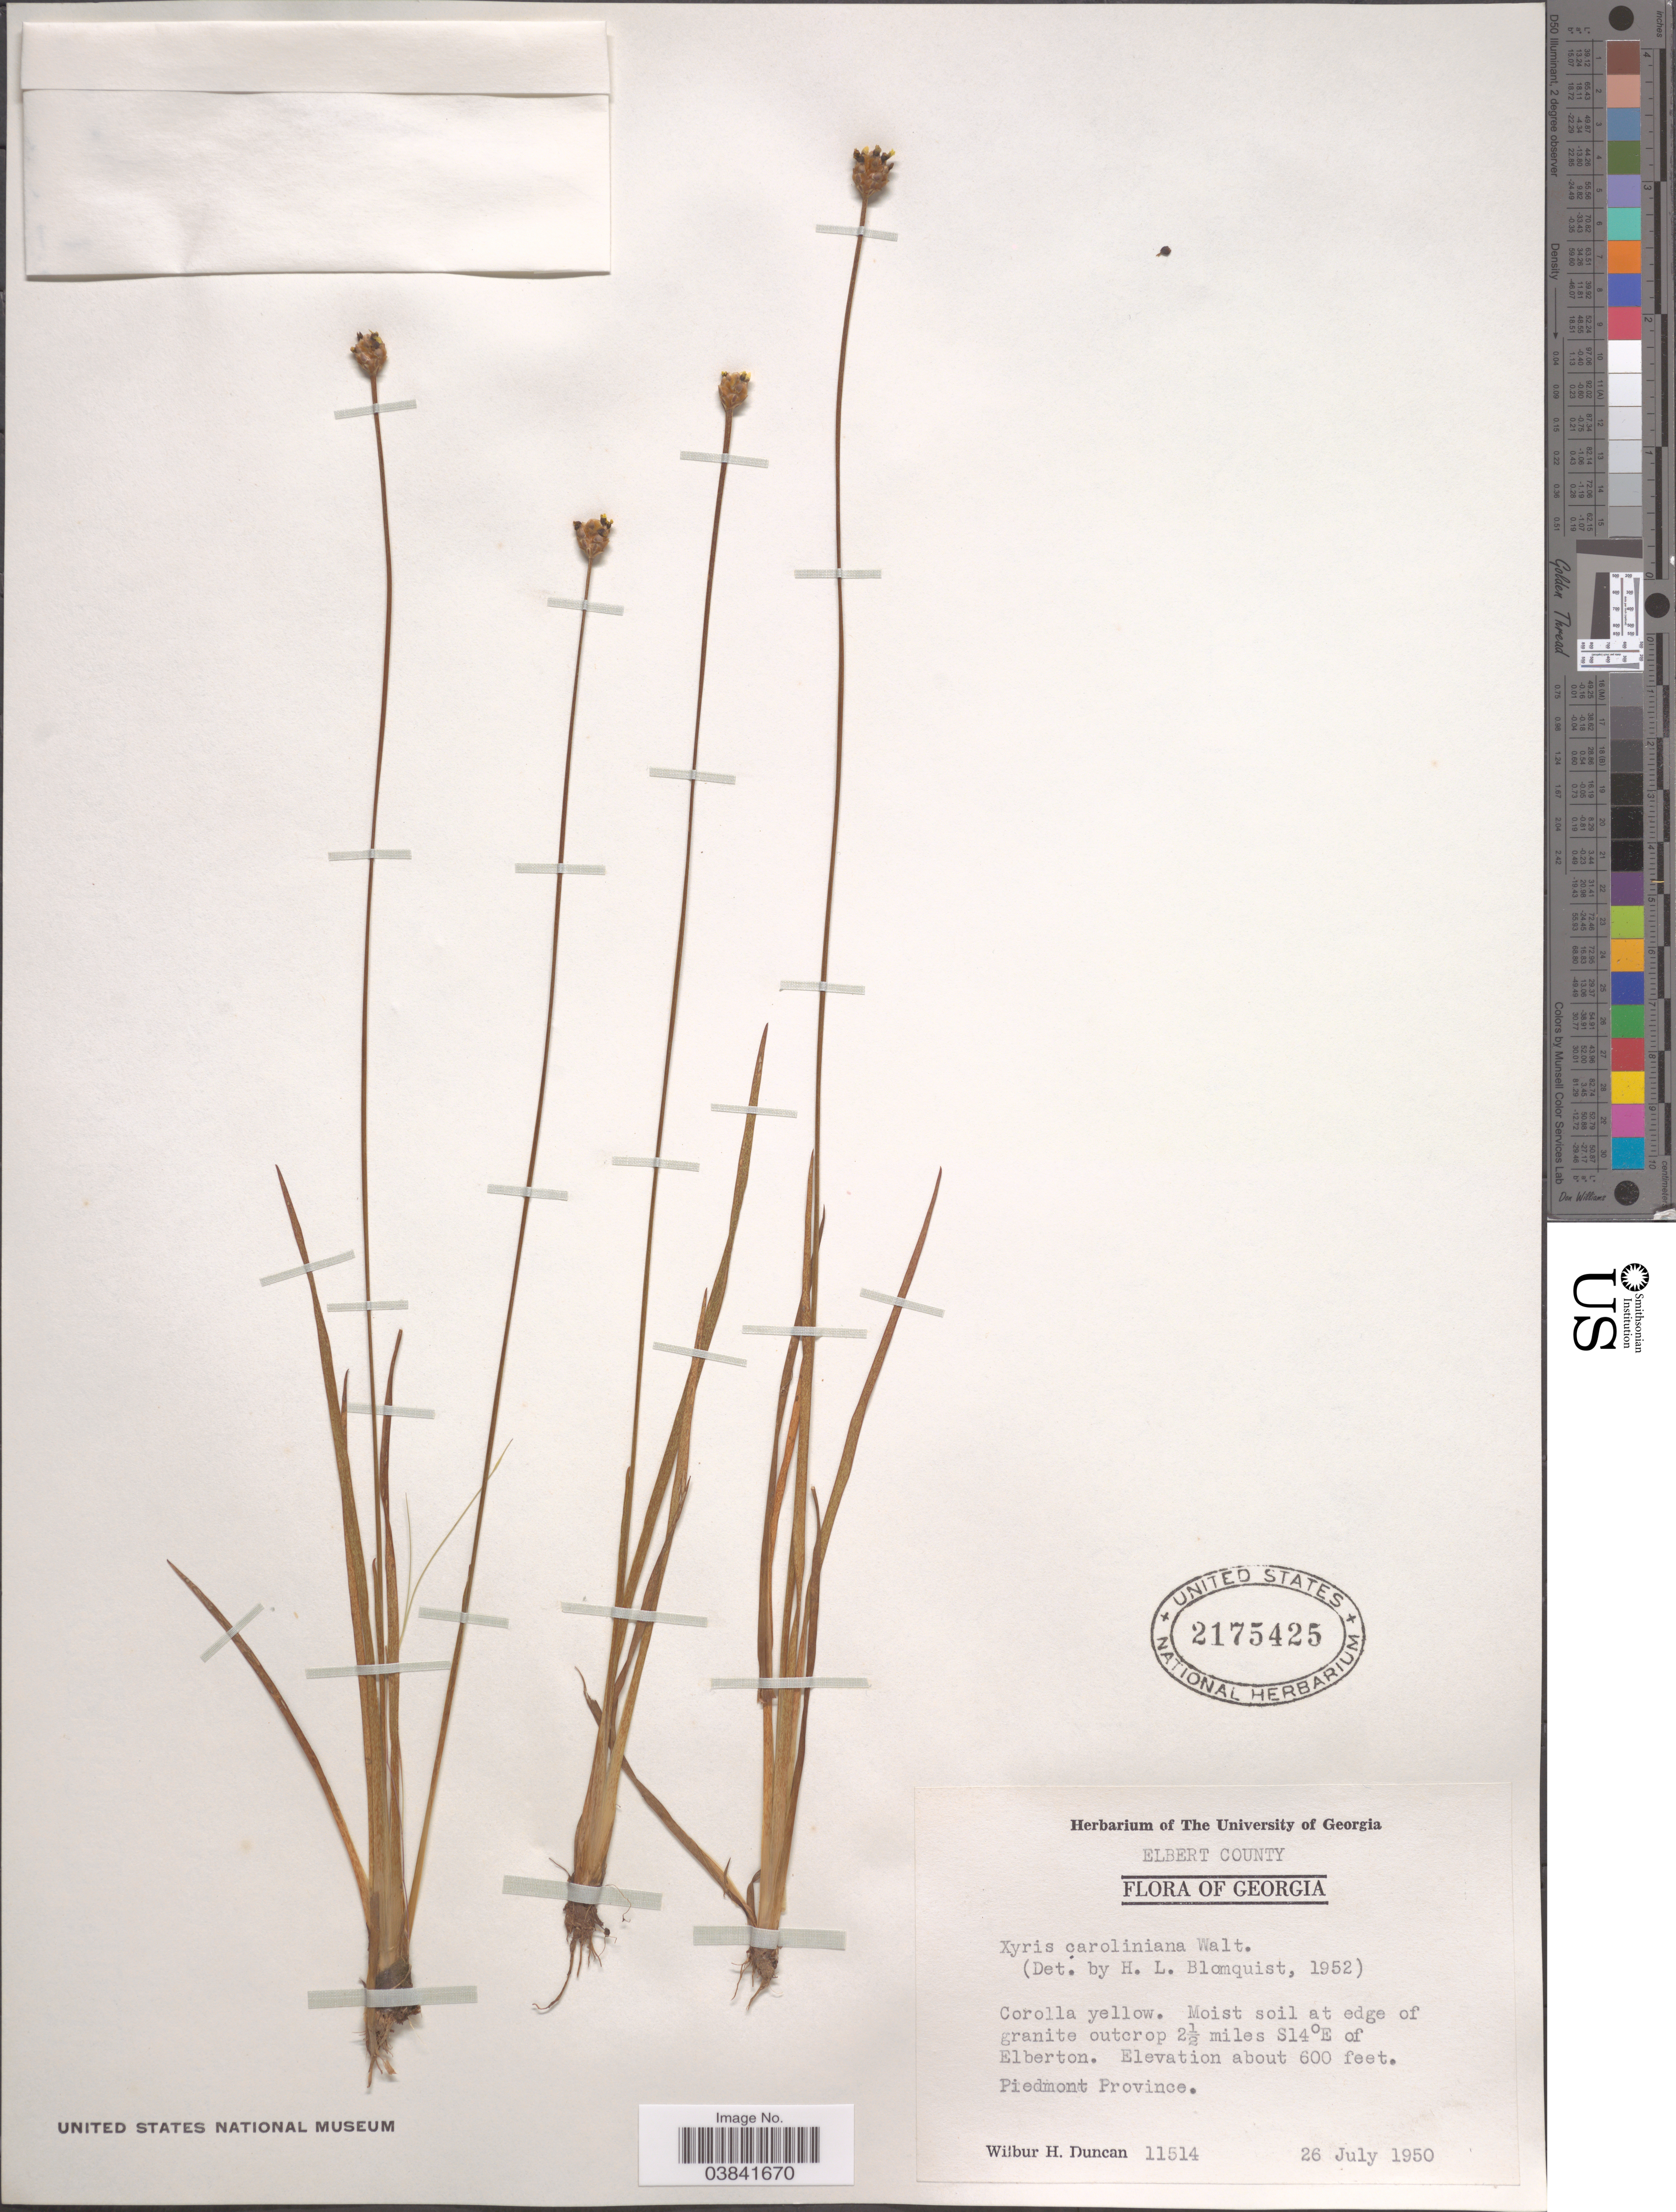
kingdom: Plantae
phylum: Tracheophyta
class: Liliopsida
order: Poales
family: Xyridaceae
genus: Xyris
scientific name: Xyris jupicai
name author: Rich.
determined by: Kral, Robert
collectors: W. H. Duncan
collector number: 11514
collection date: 1950-07-26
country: United States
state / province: Georgia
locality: Elbert County. Moist soil at edge of granite outcrop 2½ miles S14ºE of Elberton. Piedmont Province.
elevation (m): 183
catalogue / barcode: US 2175425